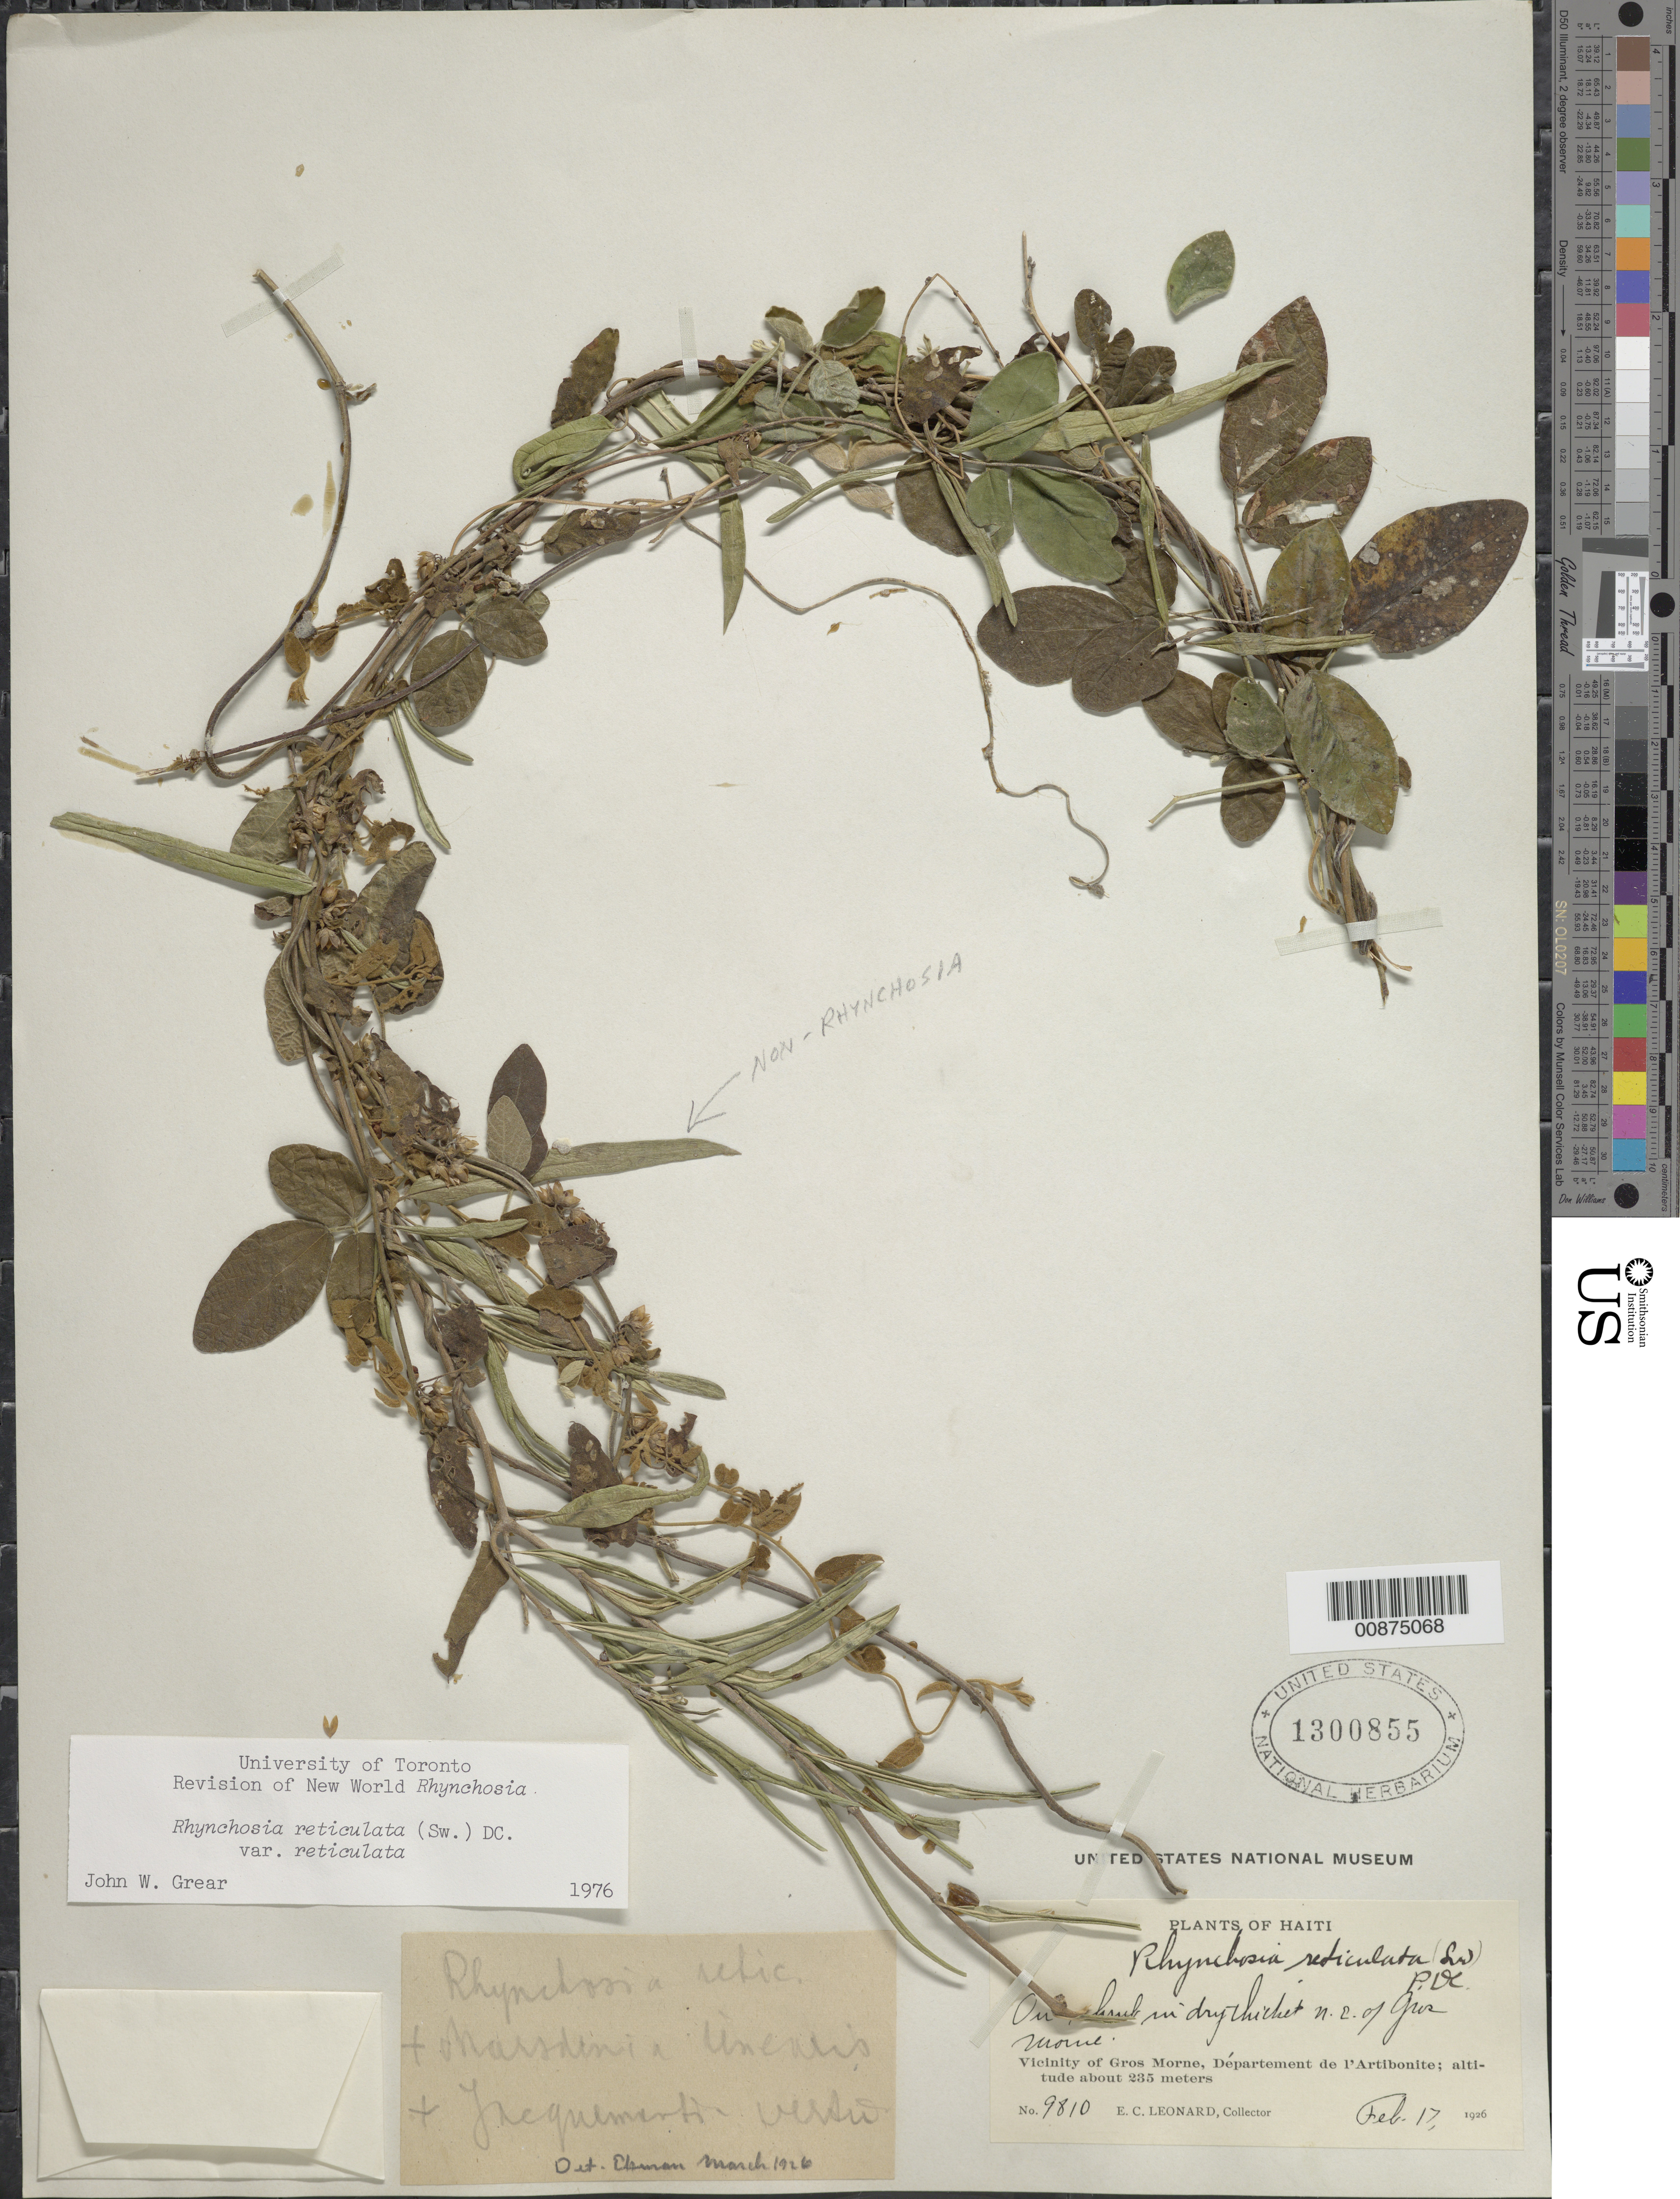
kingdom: Plantae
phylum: Tracheophyta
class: Magnoliopsida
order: Fabales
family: Fabaceae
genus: Rhynchosia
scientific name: Rhynchosia reticulata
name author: (Sw.) DC.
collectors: E. C. Leonard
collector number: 9810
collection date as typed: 17 Feb 1926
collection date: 1926-02-17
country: Haiti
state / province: Artibonite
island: Hispaniola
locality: NE of Gros Morne.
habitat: On shrub in dry thicket.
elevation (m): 235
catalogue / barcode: US 1300855